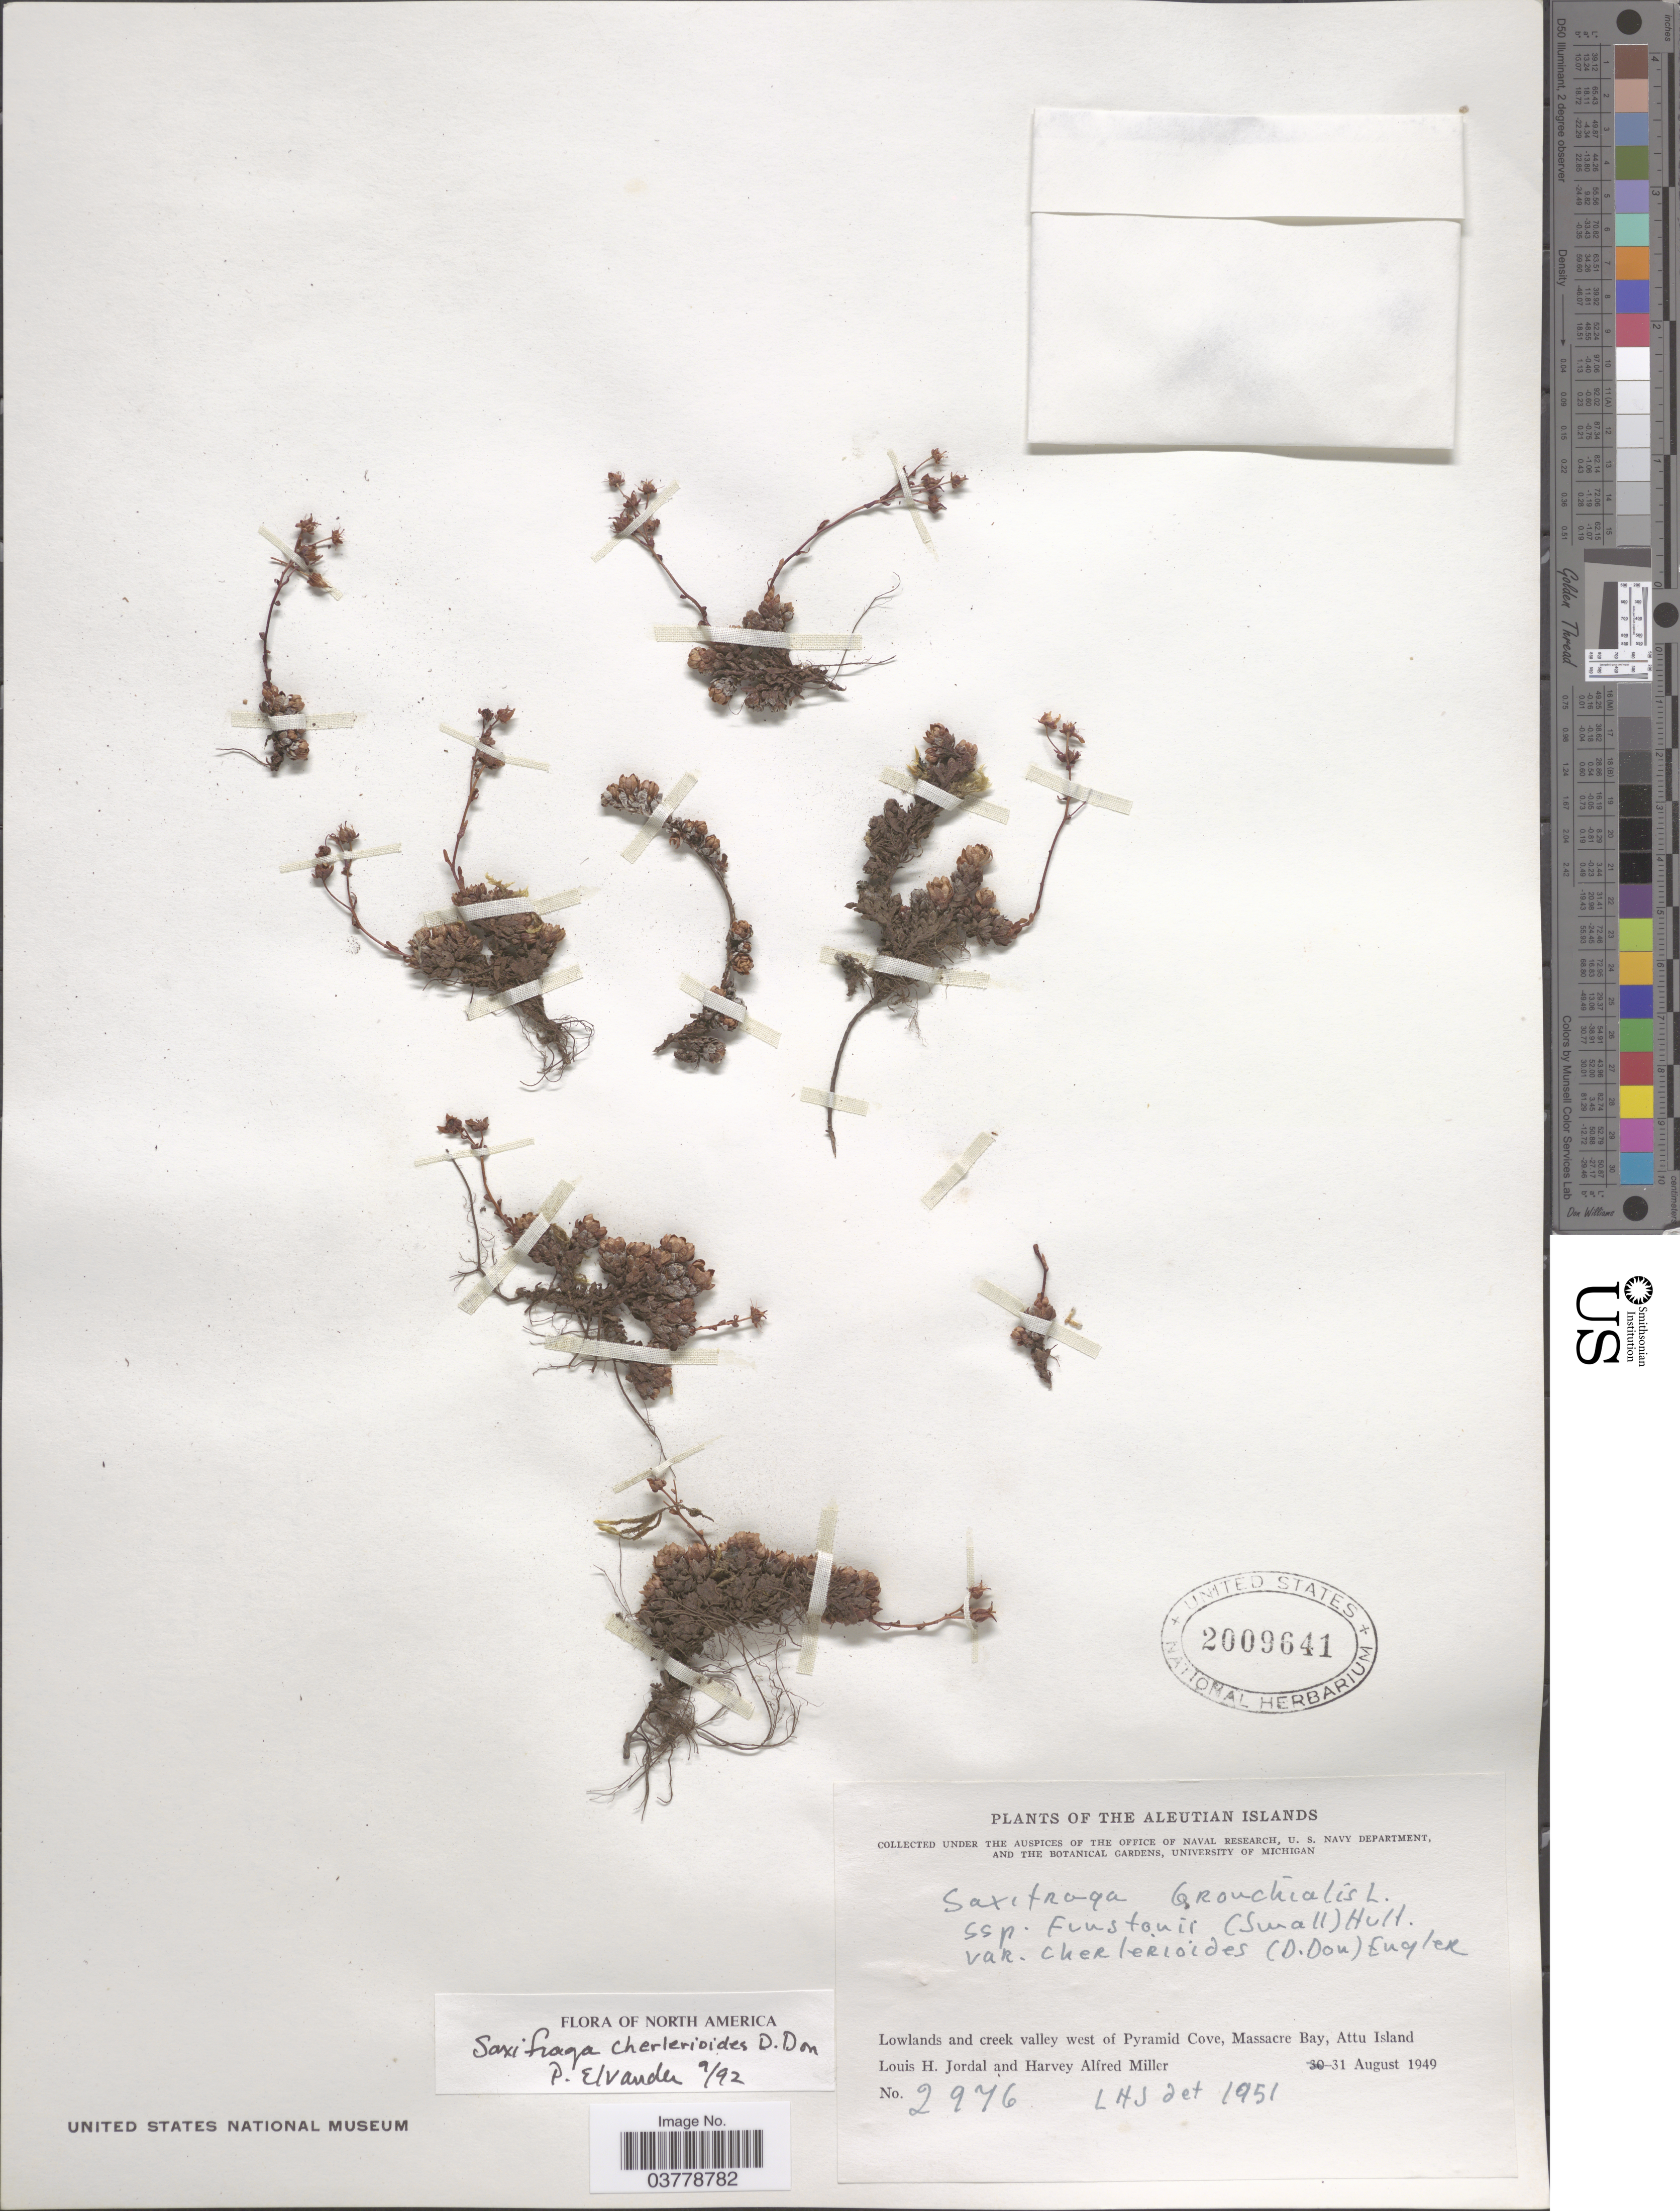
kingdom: Plantae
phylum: Tracheophyta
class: Magnoliopsida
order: Saxifragales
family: Saxifragaceae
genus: Saxifraga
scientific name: Saxifraga cherlerioides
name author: D. Don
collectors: L. Jordal & H. A. Miller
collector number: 2976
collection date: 1949-08-31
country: United States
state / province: Alaska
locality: The Aleutian Islands. Lowlands and creek valley west of Pyramid Cove, Massacre Bay, Attu Island.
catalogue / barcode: US 2009641